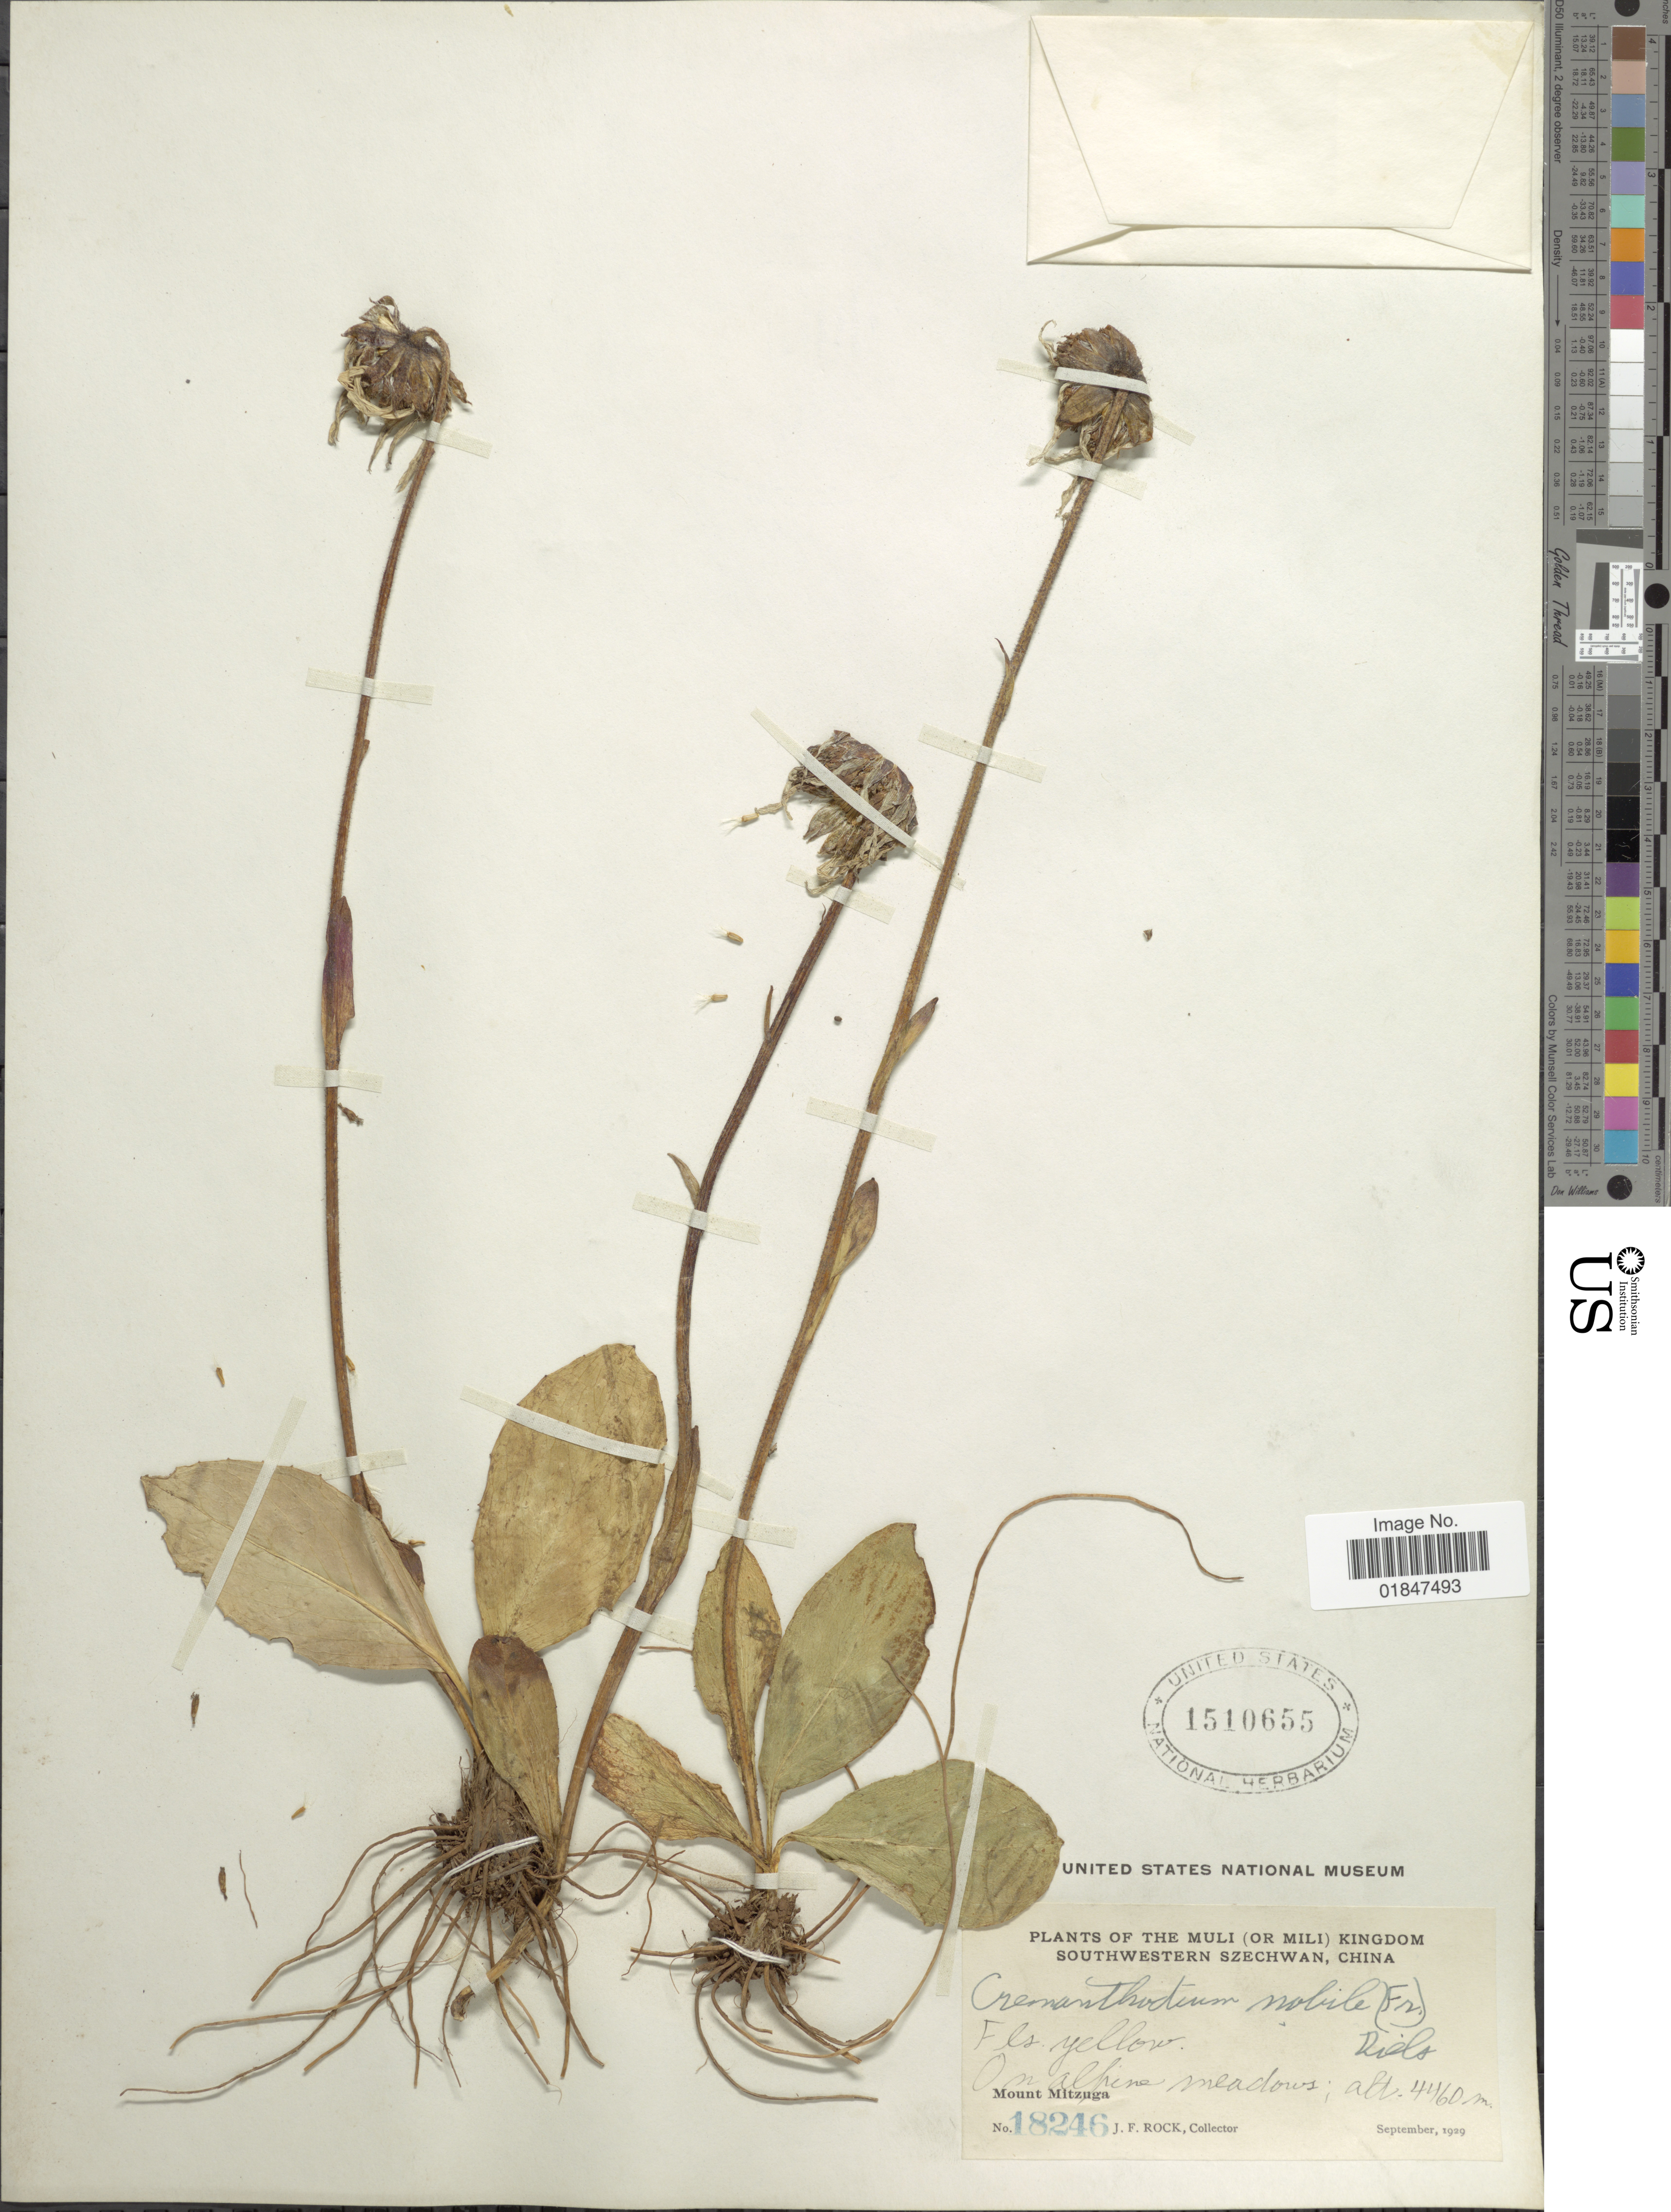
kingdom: Plantae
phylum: Tracheophyta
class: Magnoliopsida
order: Asterales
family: Asteraceae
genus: Cremanthodium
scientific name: Cremanthodium nobile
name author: (Franch.) Diels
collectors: J. Rock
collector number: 18246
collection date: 1929-09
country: China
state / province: Sichuan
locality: The Muli (or Mili) Kingdon, Southwestern Szechuan, Mount Mitzuga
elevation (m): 4460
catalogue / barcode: US 1510655